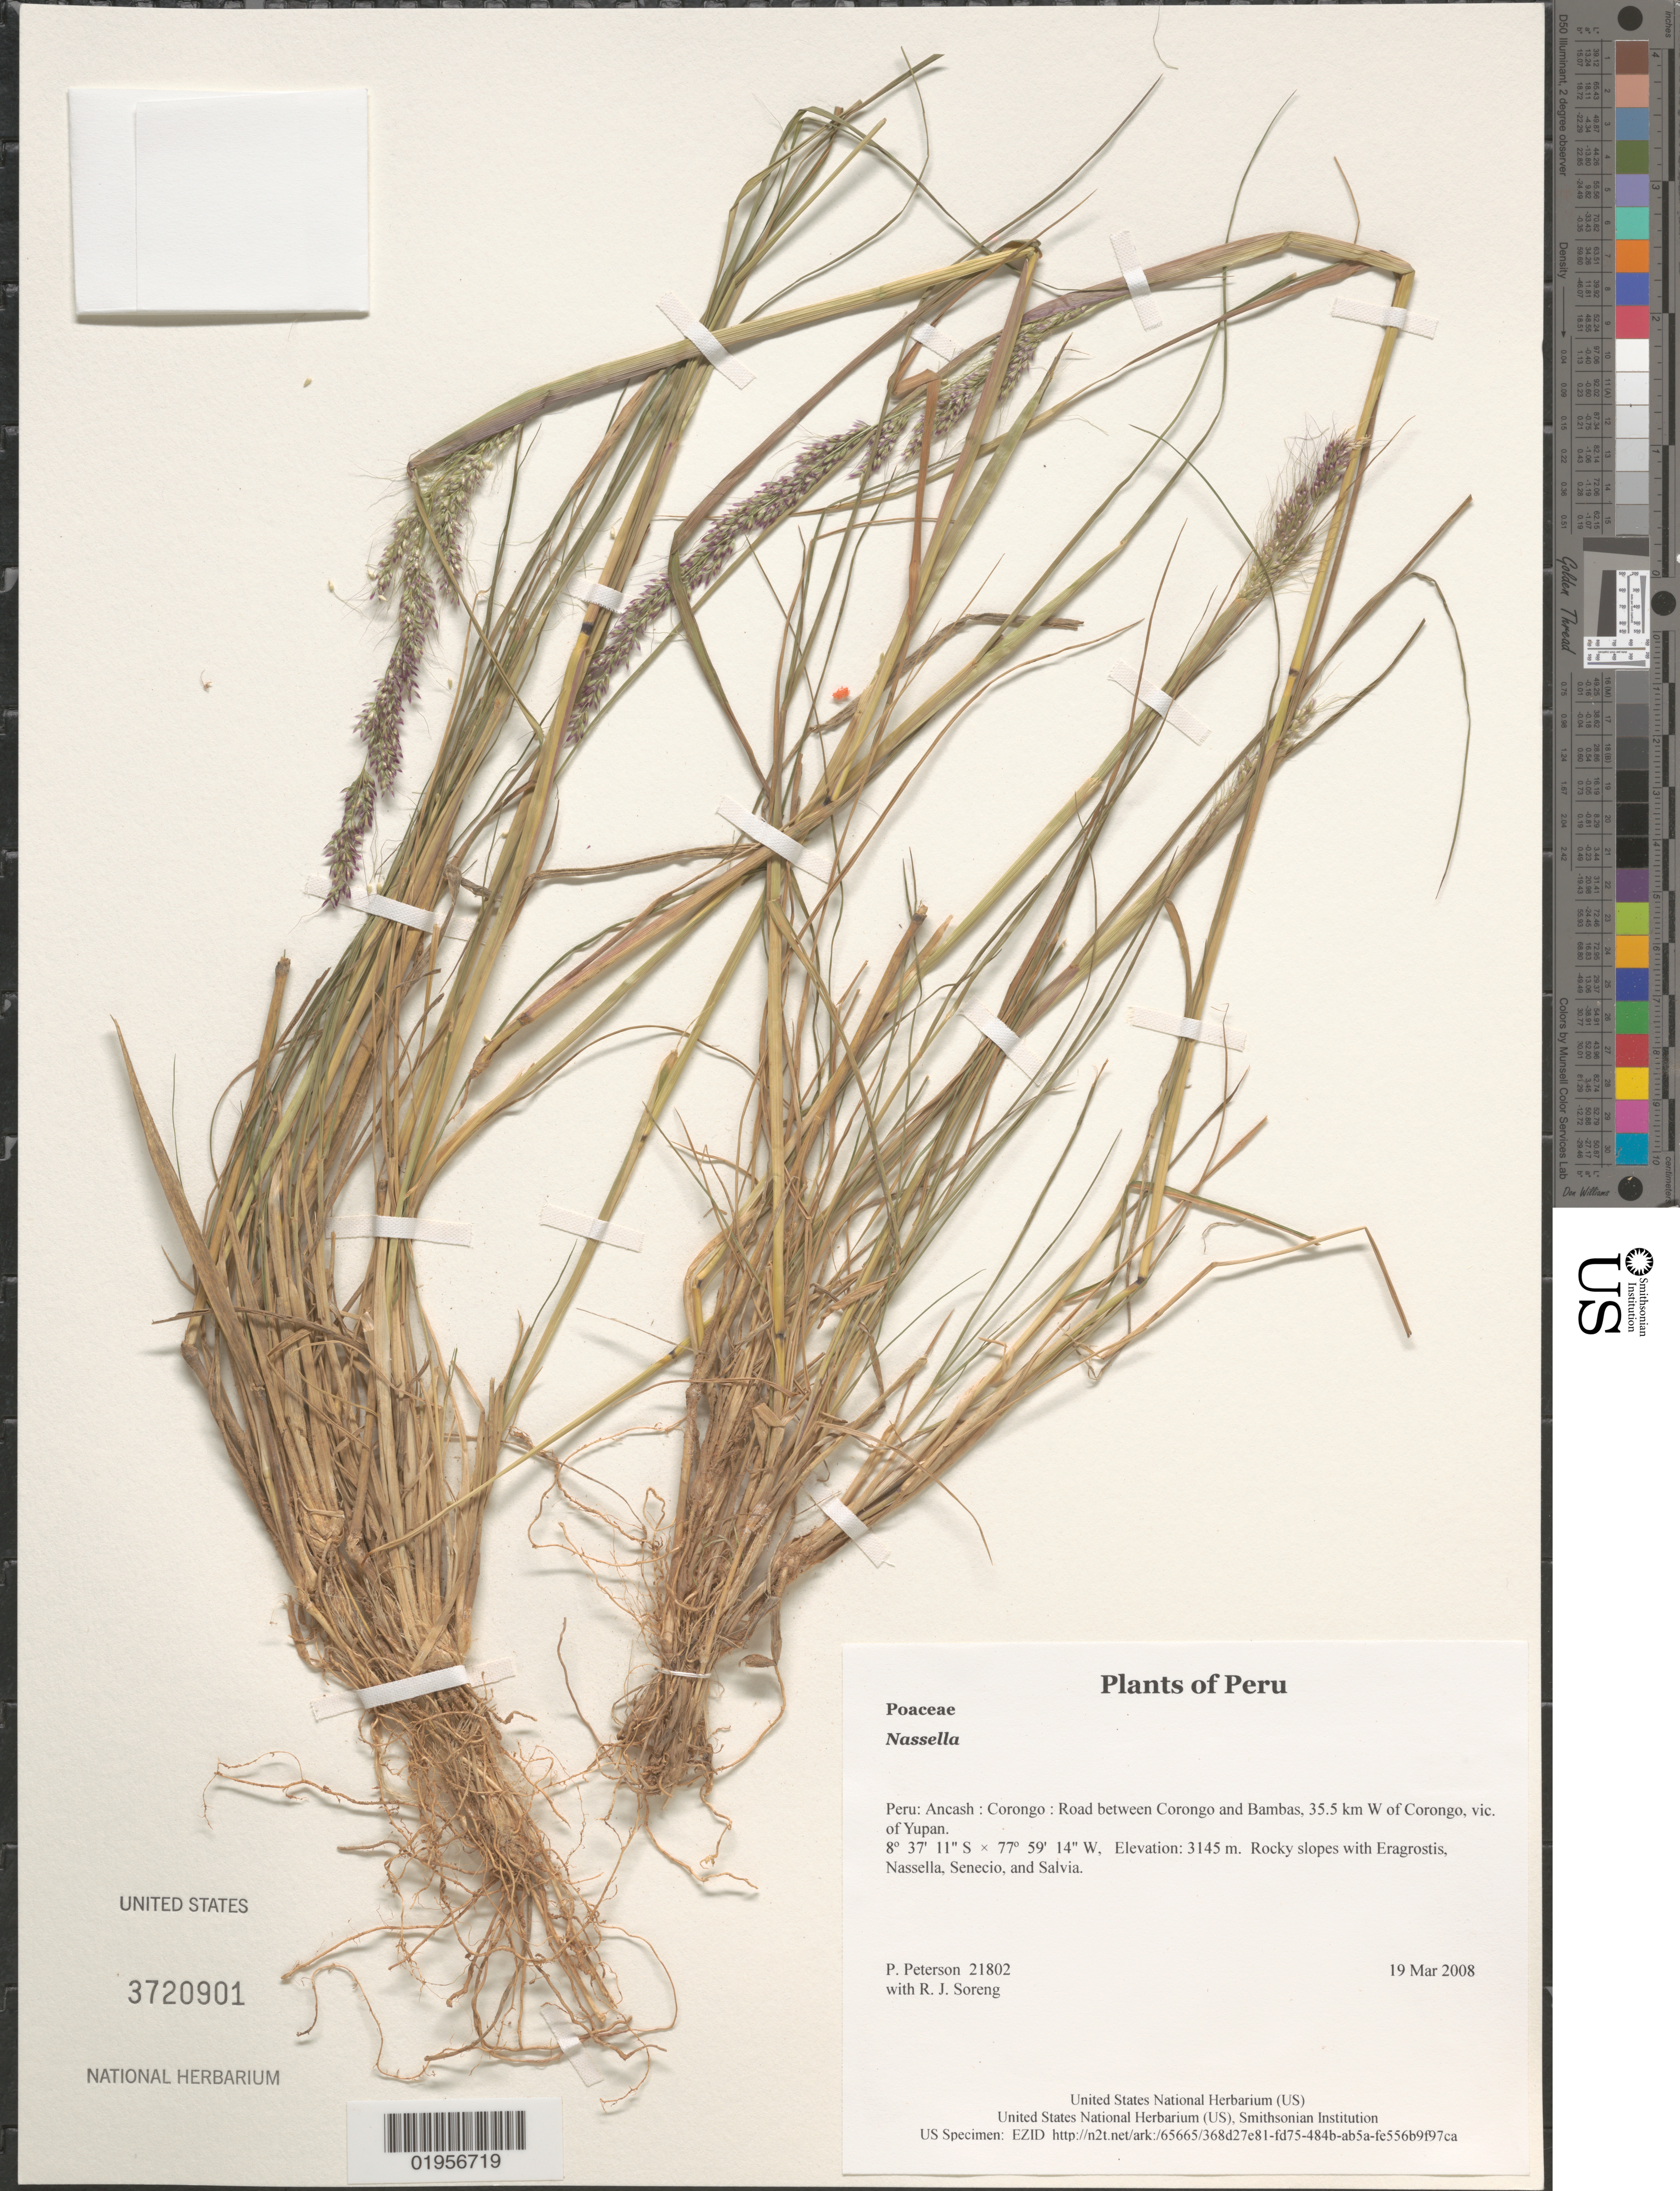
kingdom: Plantae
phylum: Tracheophyta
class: Liliopsida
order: Poales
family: Poaceae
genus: Nassella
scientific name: Nassella sp.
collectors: P. M. Peterson & R. J. Soreng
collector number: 21802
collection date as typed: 19 Mar 2008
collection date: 2008-03-19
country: Peru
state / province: Ancash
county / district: Corongo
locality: Road between Corongo and Bambas, 35.5 km W of Corongo, vic. of Yupan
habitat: Rocky slopes with Eragrostis, Nassella, Senecio, and Salvia.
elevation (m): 3145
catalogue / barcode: US 3720901